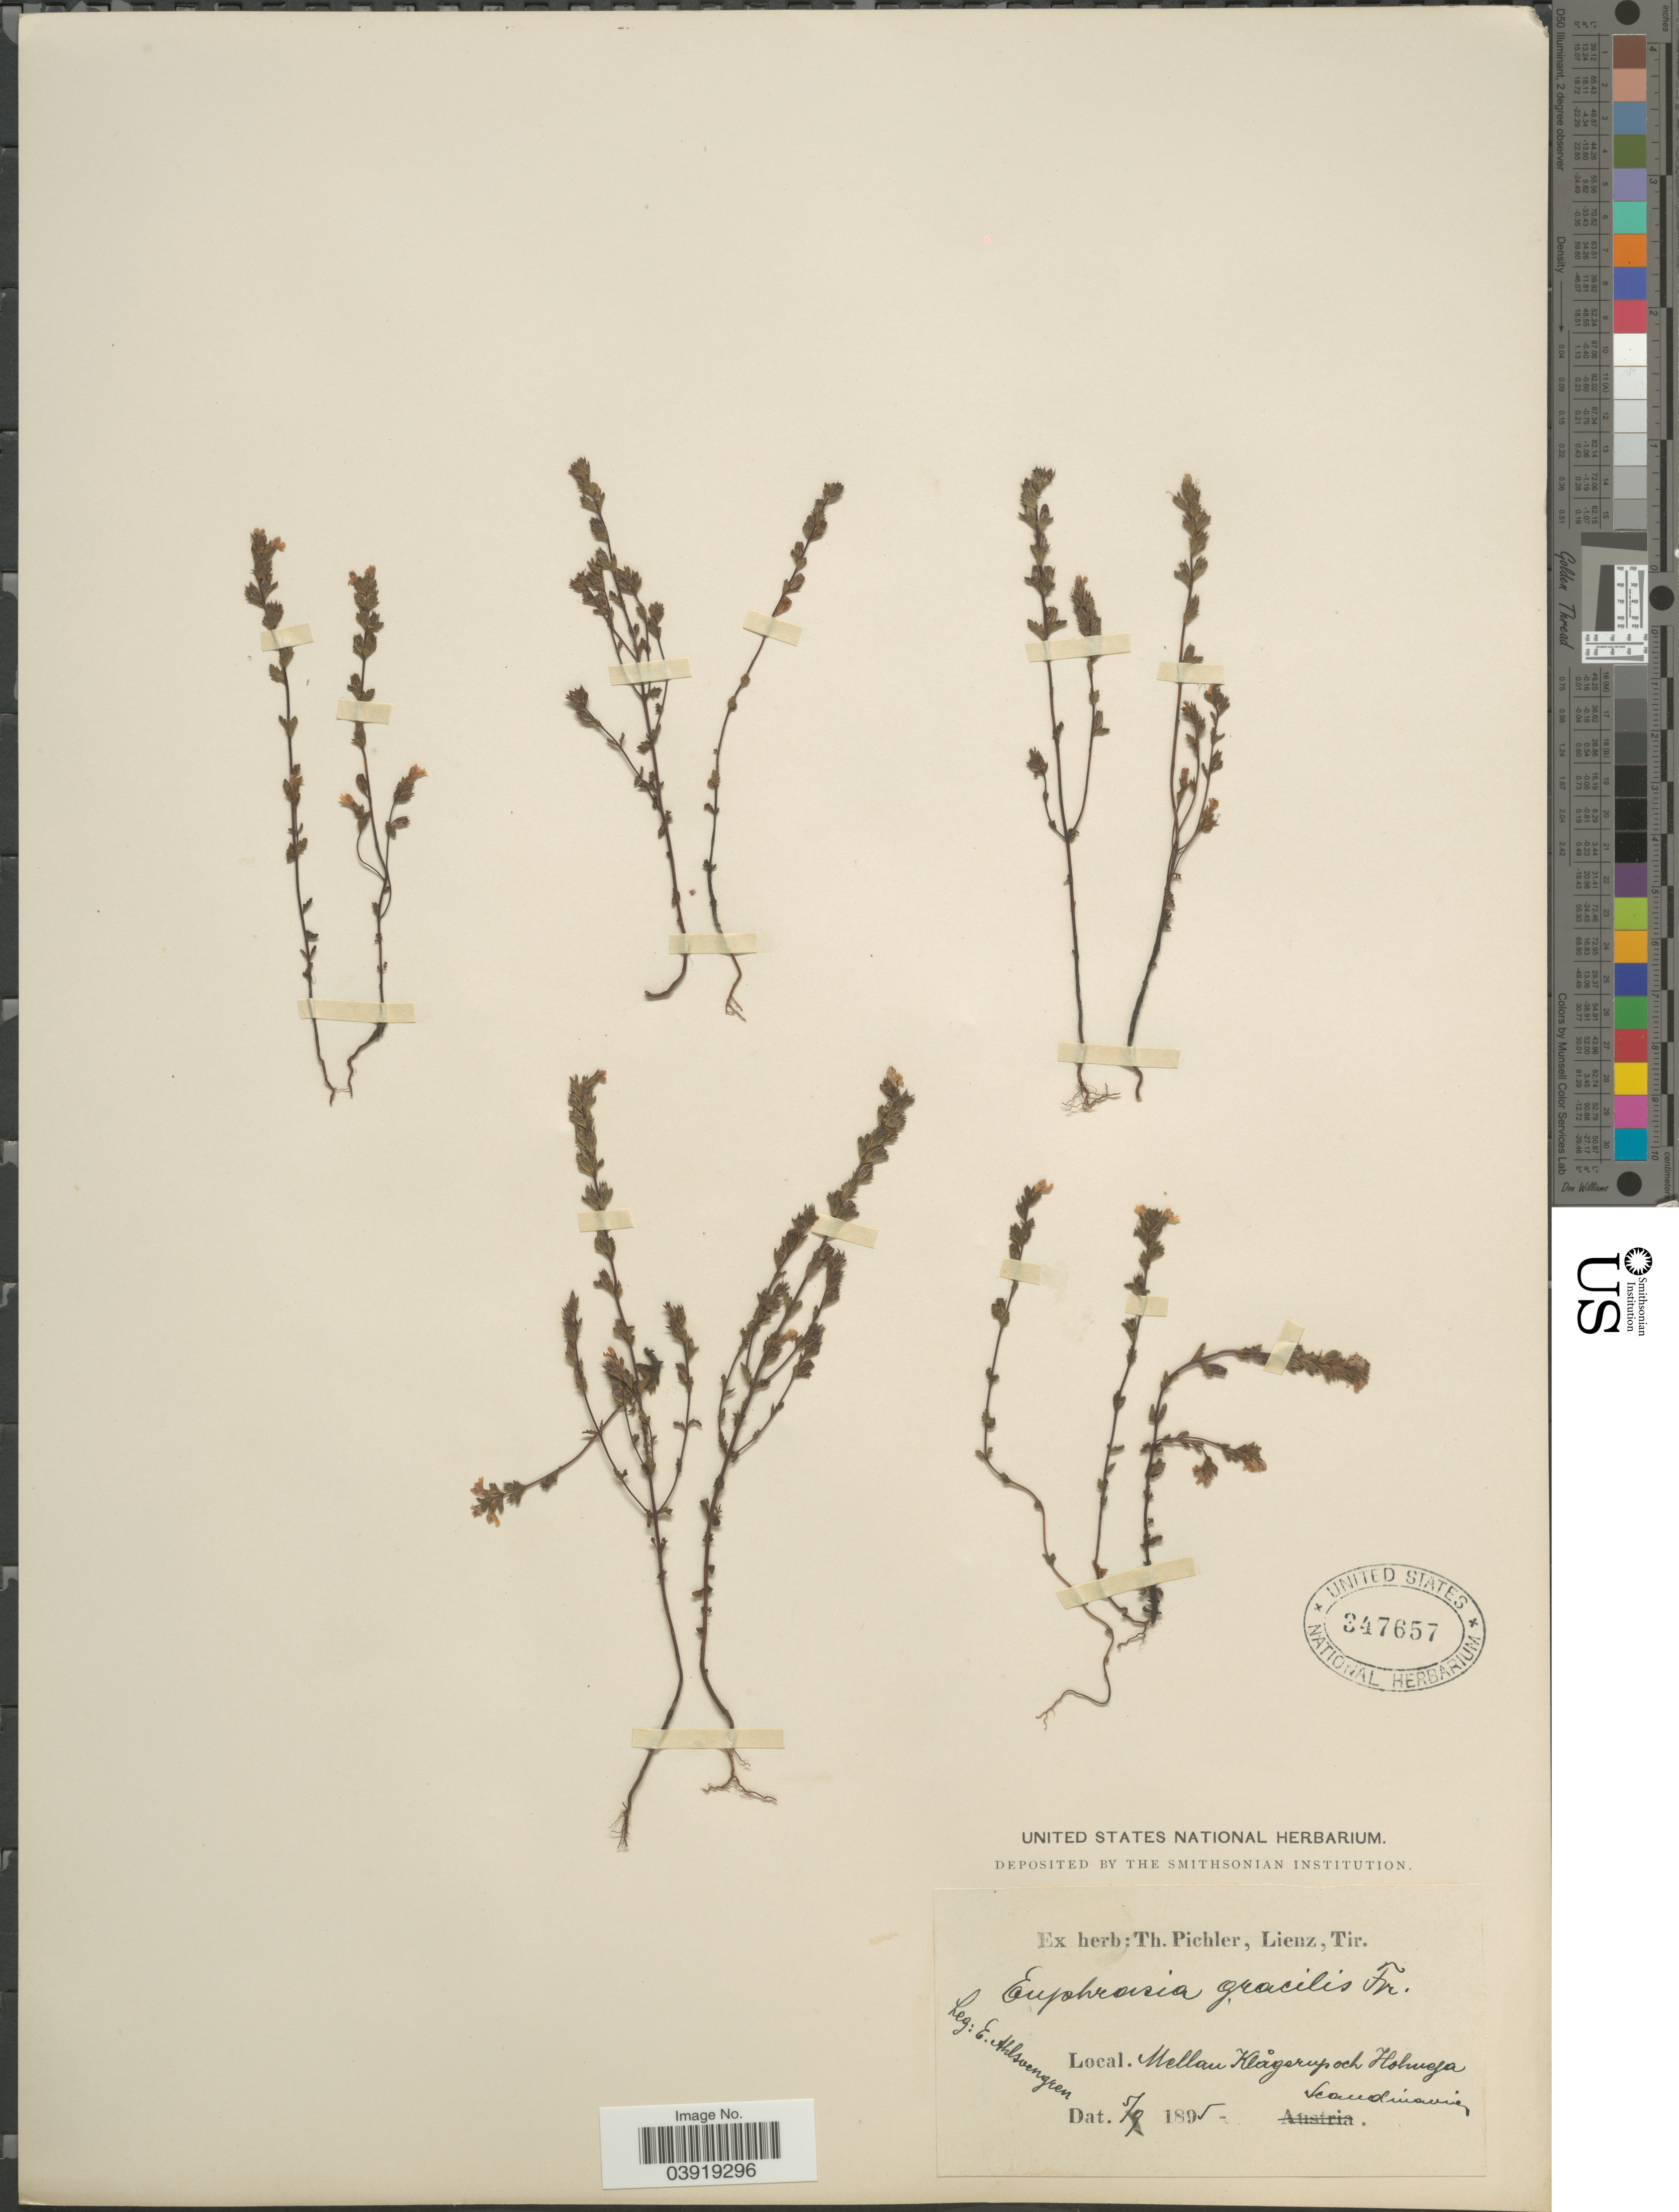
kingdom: Plantae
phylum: Tracheophyta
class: Magnoliopsida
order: Lamiales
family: Orobanchaceae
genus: Euphrasia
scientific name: Euphrasia gracilis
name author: (Fr.) Fr.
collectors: E. Ahlfvengren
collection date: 1895-09-05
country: Sweden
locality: Mella Klågerup och Holmeja. Scandinavia.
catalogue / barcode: US 347657